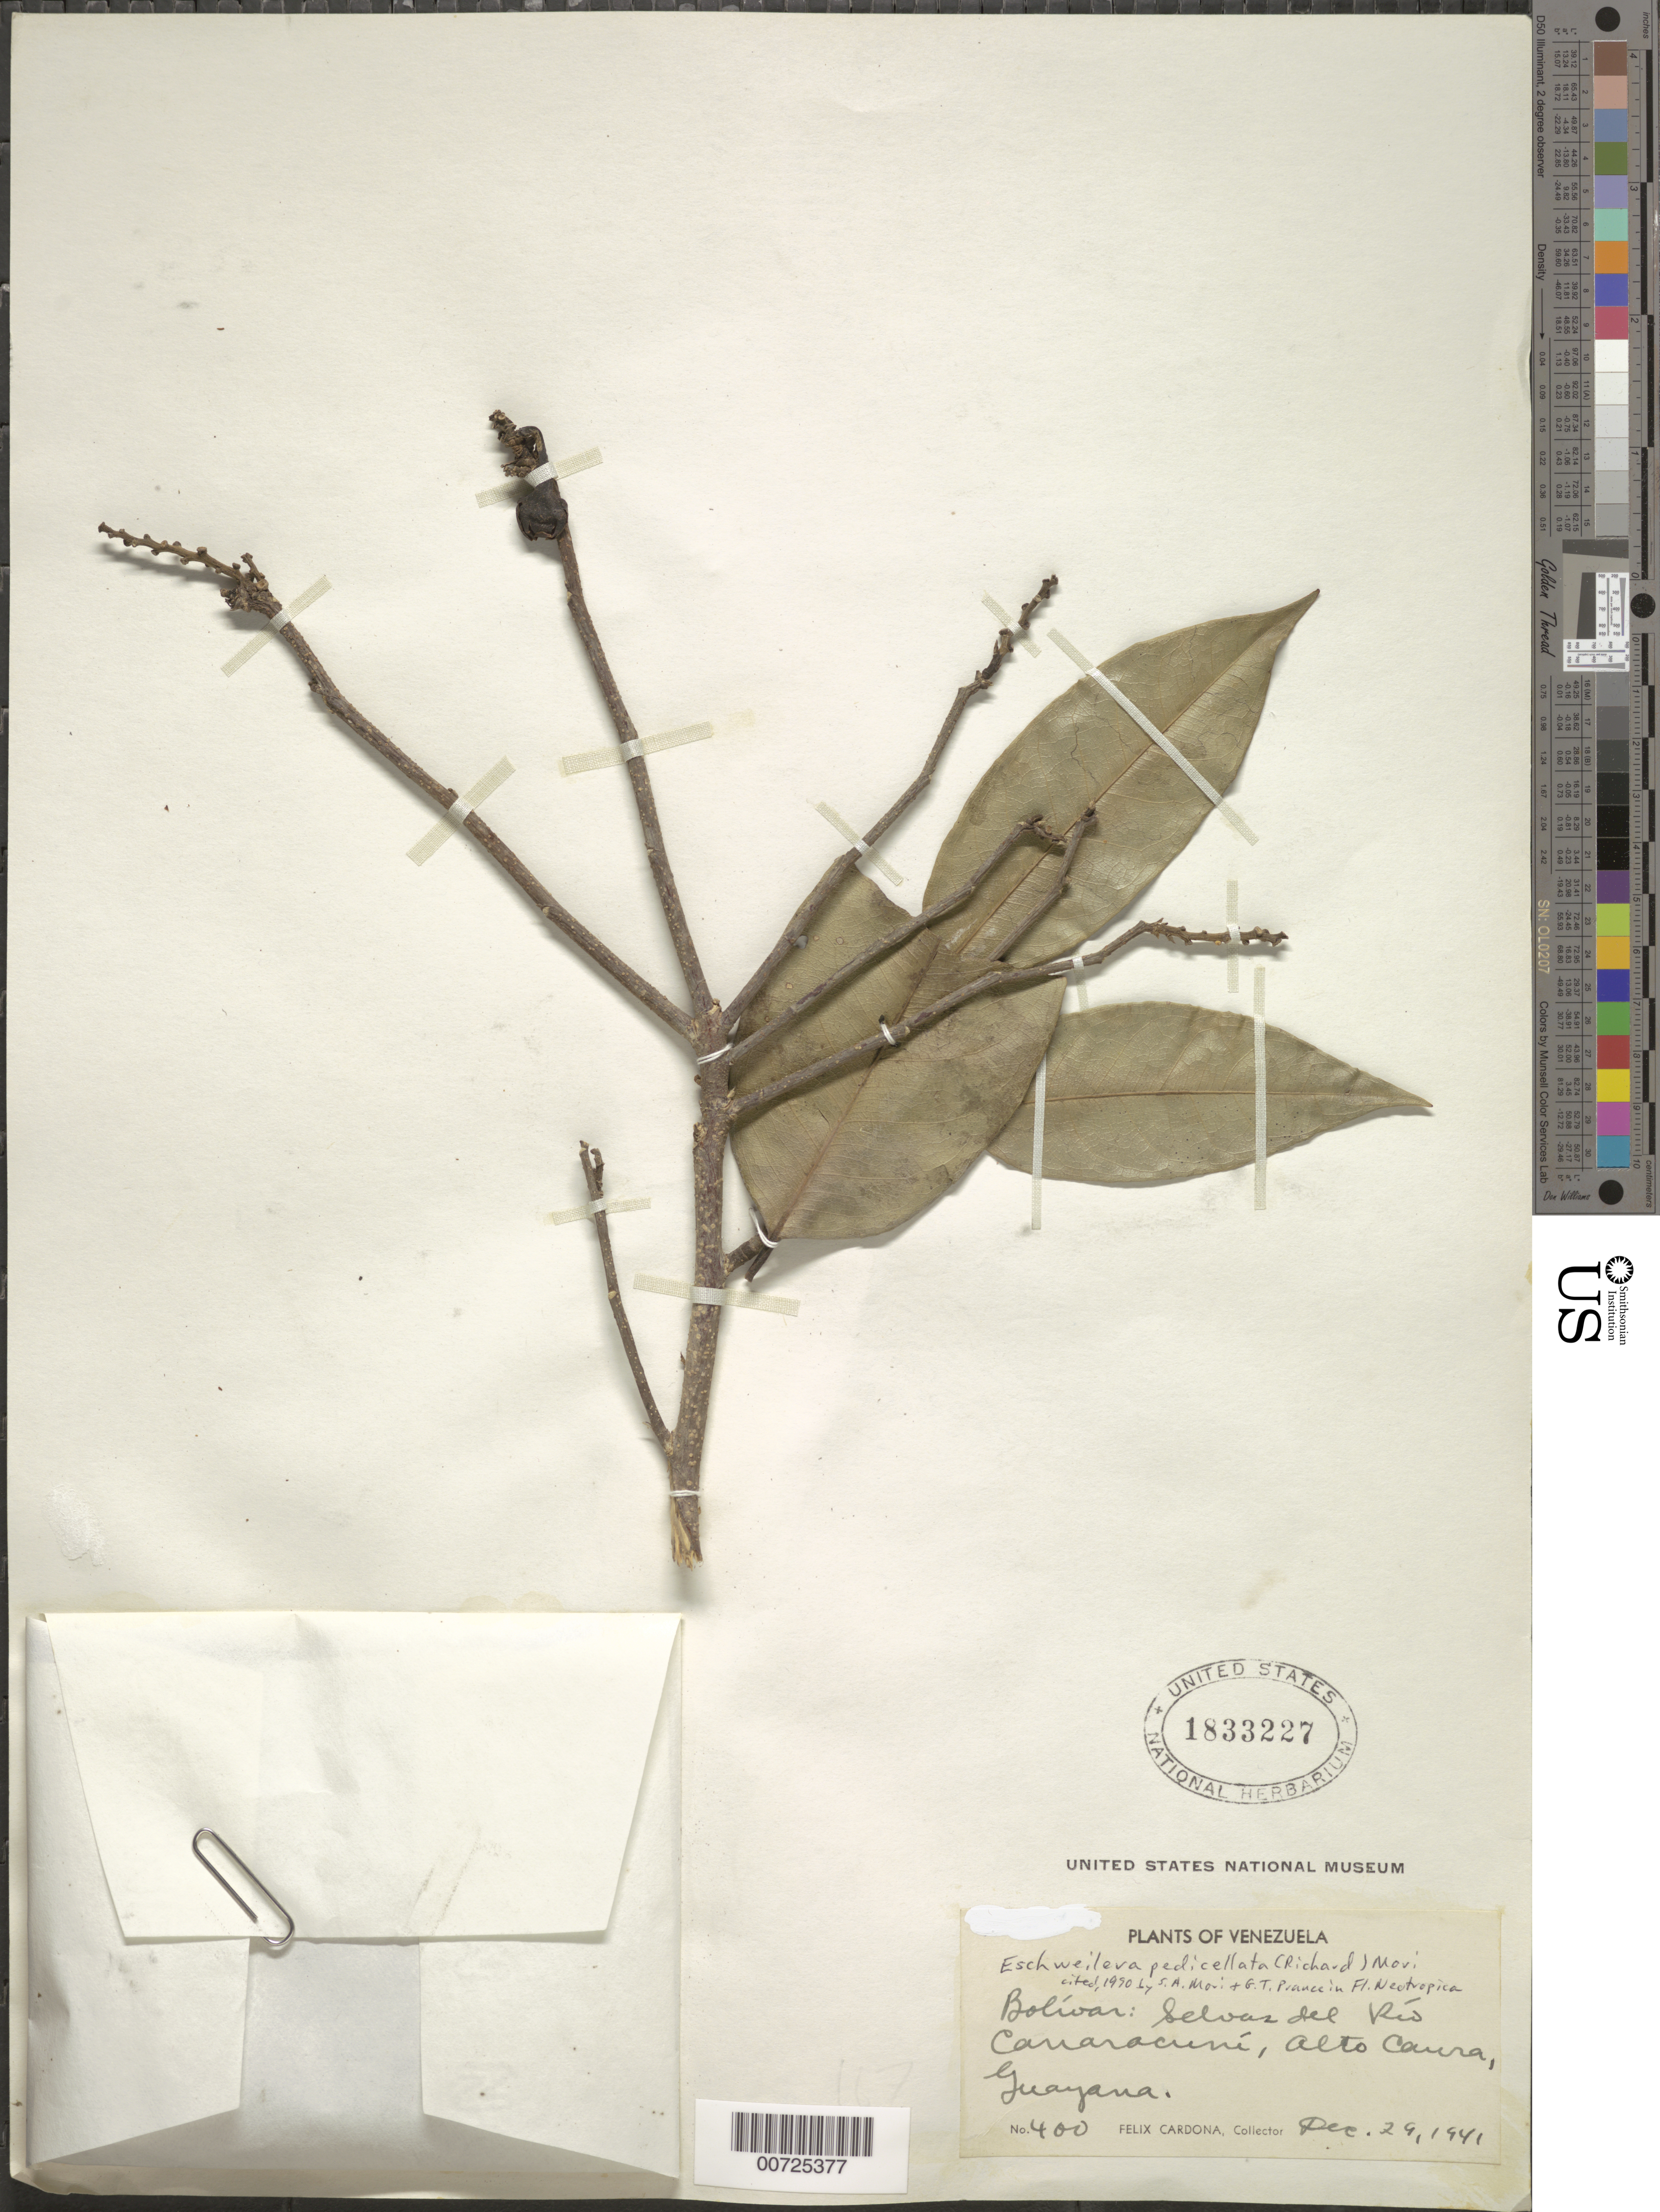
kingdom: Plantae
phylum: Tracheophyta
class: Magnoliopsida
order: Ericales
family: Lecythidaceae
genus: Eschweilera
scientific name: Eschweilera pedicellata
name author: (Rich.) S.A. Mori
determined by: Mori, Scott A.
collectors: F. Cardona Puig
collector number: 400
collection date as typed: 29-Dec-41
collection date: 1941-12-29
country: Venezuela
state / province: Bolívar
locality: Río Carraracuní, Alto Caura, Guayana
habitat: Selvas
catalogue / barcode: US 1833227